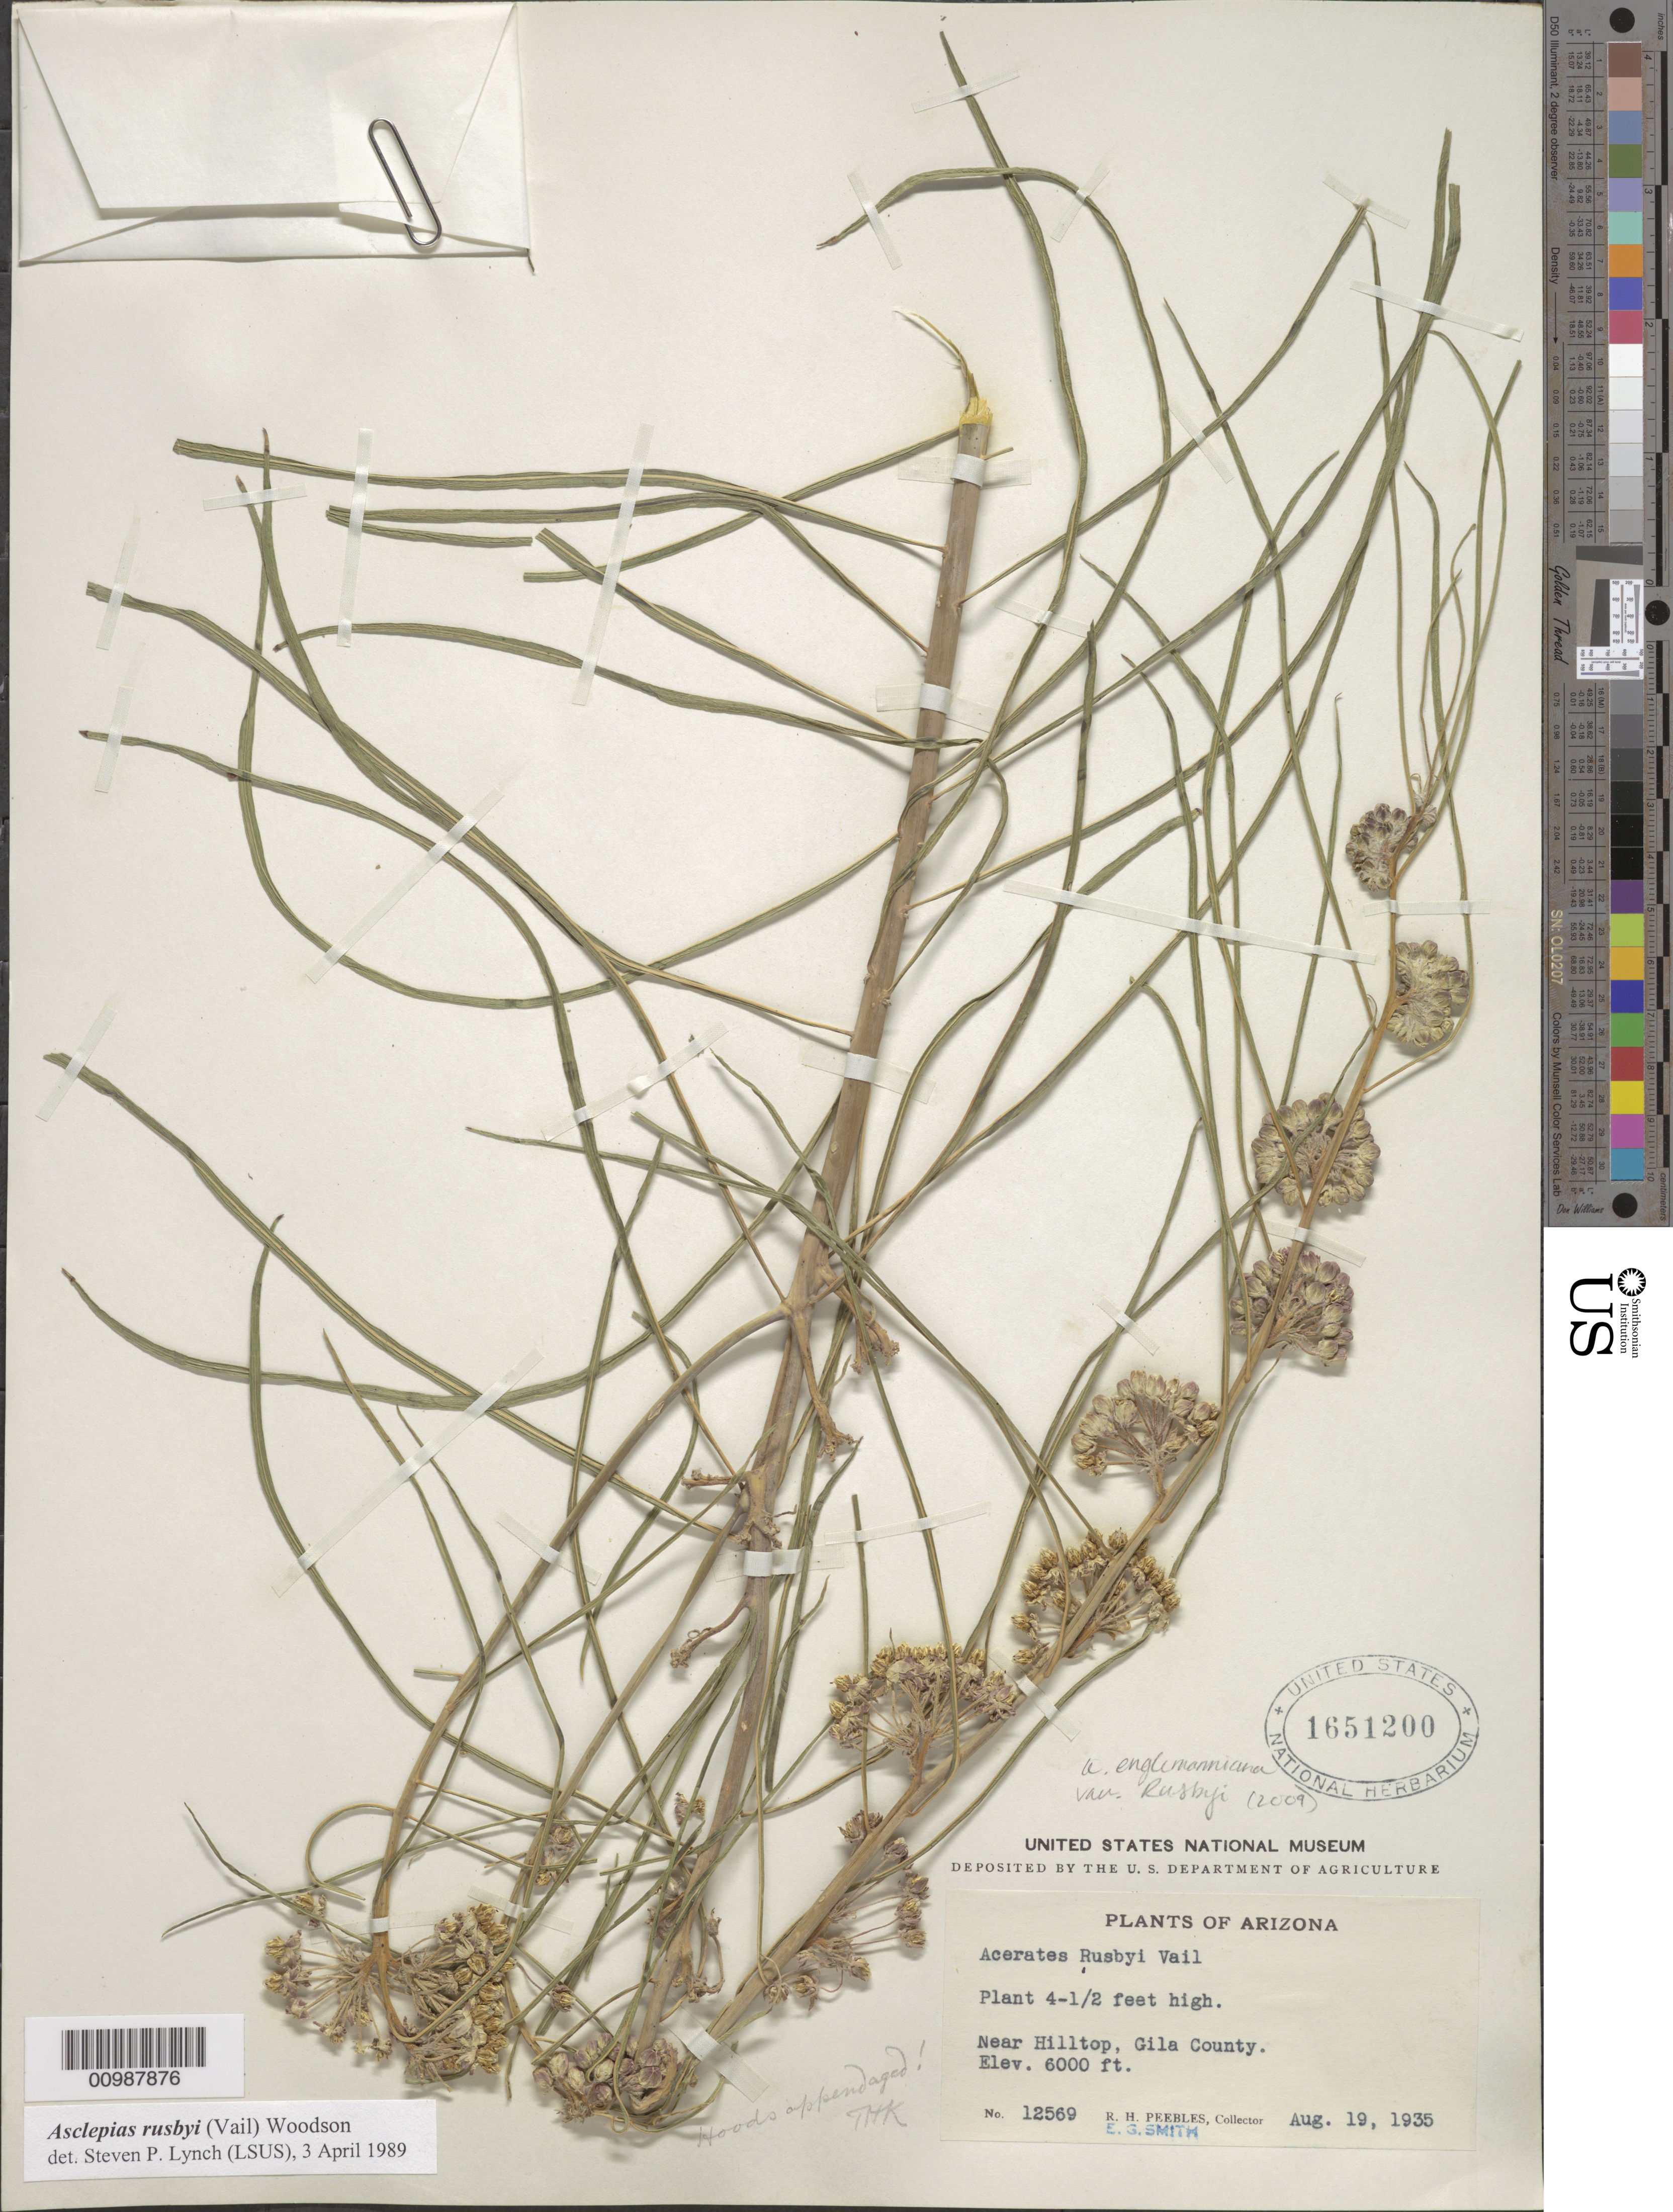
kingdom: Plantae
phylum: Tracheophyta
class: Magnoliopsida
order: Gentianales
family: Apocynaceae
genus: Asclepias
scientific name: Asclepias engelmanniana var. rusbyi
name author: (Vail) Kearney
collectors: R. H. Peebles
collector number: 12569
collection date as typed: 19 Aug 1936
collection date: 1936-08-19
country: United States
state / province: Arizona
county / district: Gila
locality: Near Hilltop.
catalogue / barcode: US 1651200